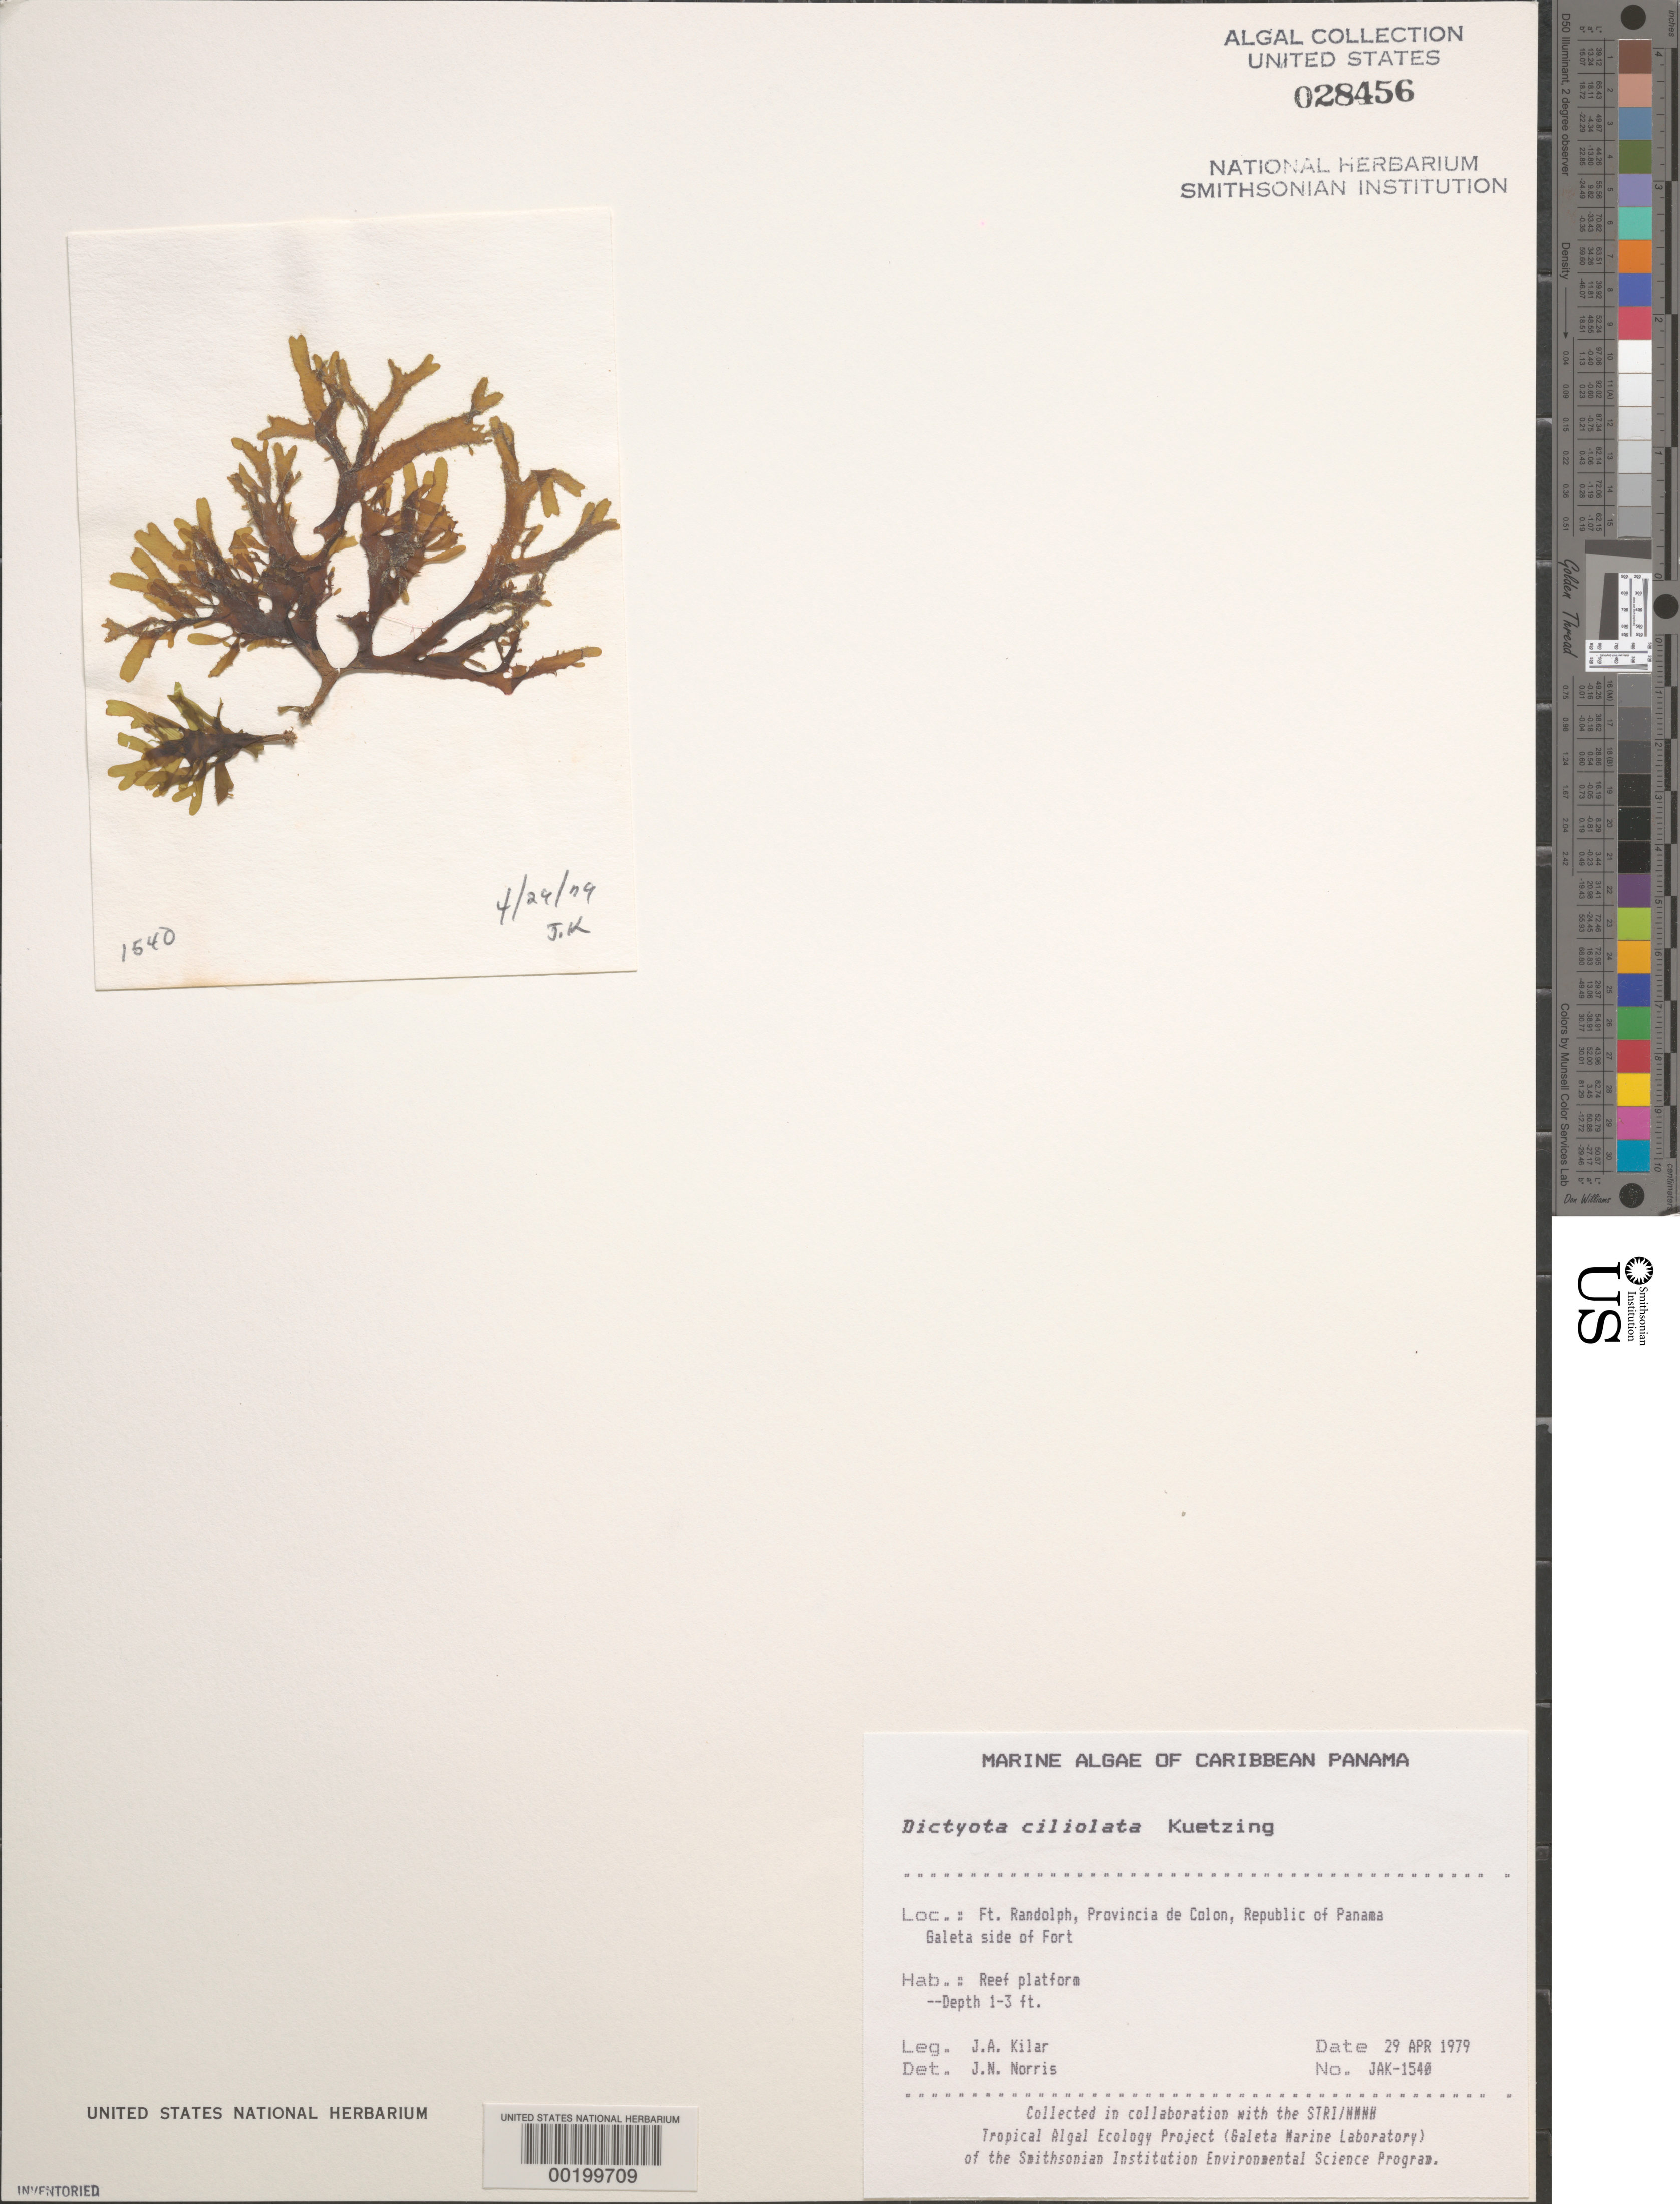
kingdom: Chromista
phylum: Ochrophyta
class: Phaeophyceae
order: Dictyotales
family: Dictyotaceae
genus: Dictyota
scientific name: Dictyota ciliolata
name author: Sond. ex Kütz.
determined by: Norris, James N.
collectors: J. A. Kilar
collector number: JAK-1540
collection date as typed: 29 Apr 1979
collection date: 1979-04-29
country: Panama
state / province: Colón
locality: Fort Randolph, Galeta side of fort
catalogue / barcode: US 28456